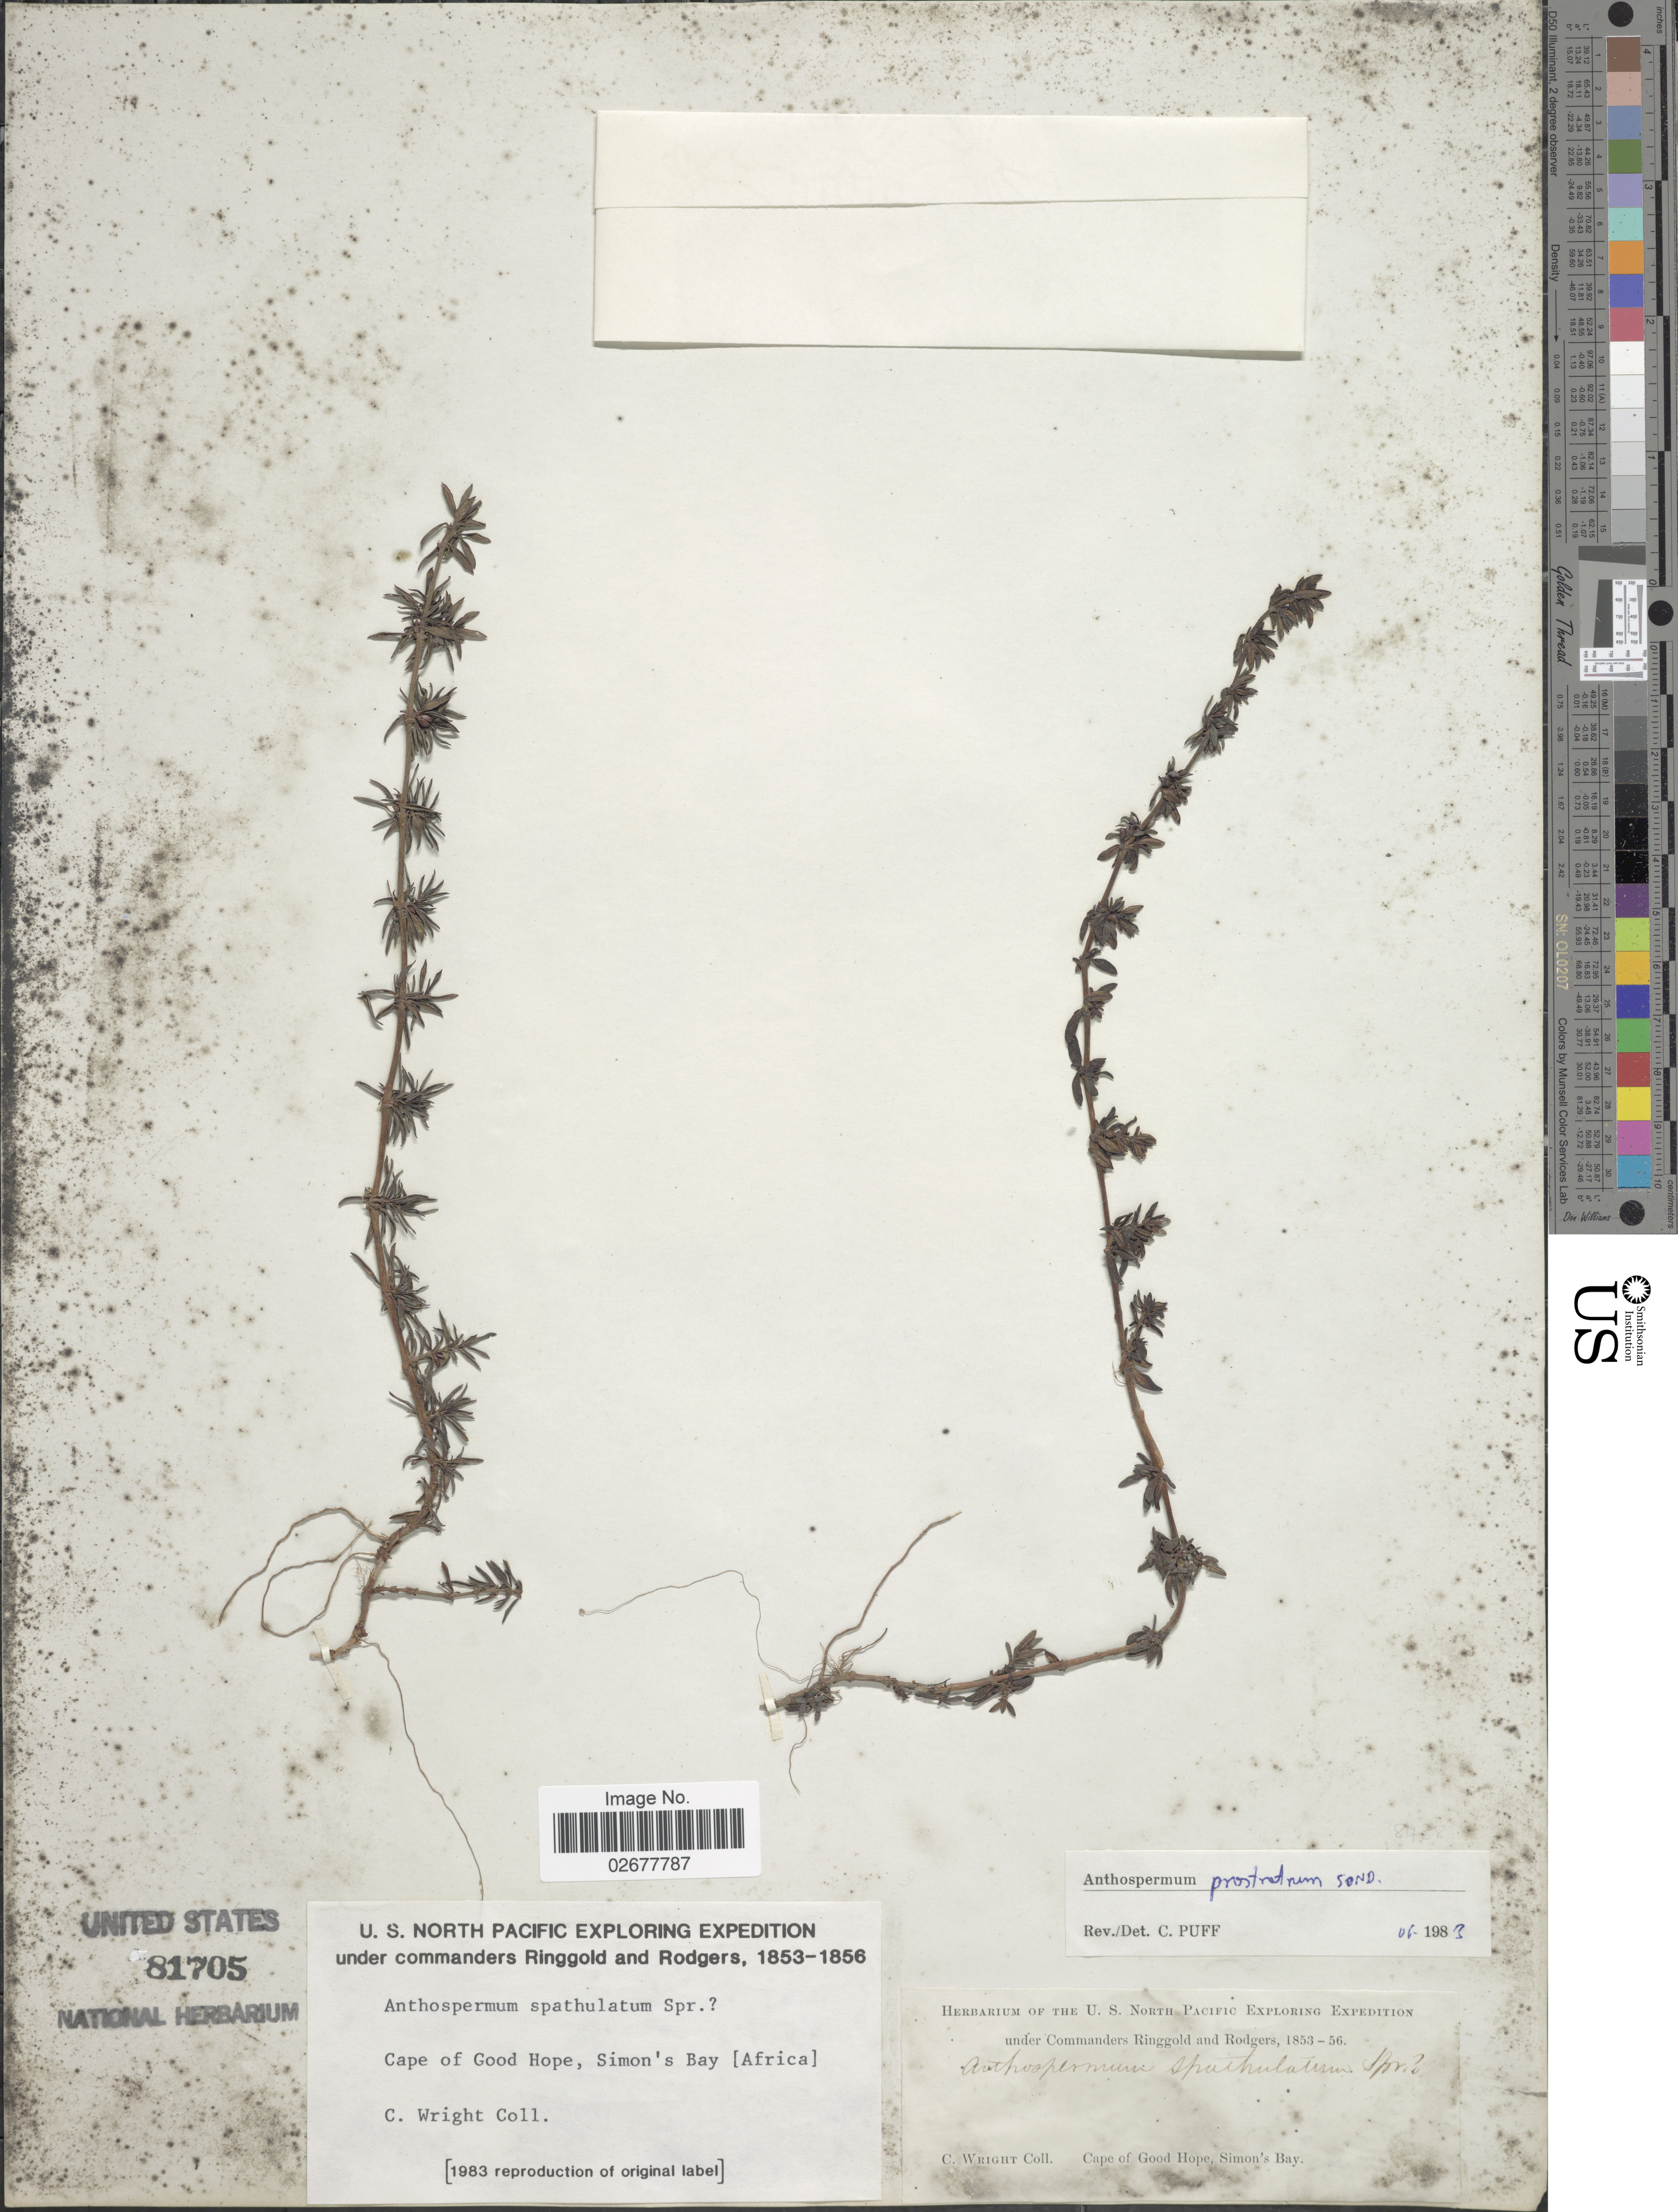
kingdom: Plantae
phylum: Tracheophyta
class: Magnoliopsida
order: Gentianales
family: Rubiaceae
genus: Anthospermum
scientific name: Anthospermum prostratum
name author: Sond.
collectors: C. Wright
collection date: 1853/1856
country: South Africa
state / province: Western Cape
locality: Cape of Good Hope, Simon's Bay [Africa].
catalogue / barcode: US 81705